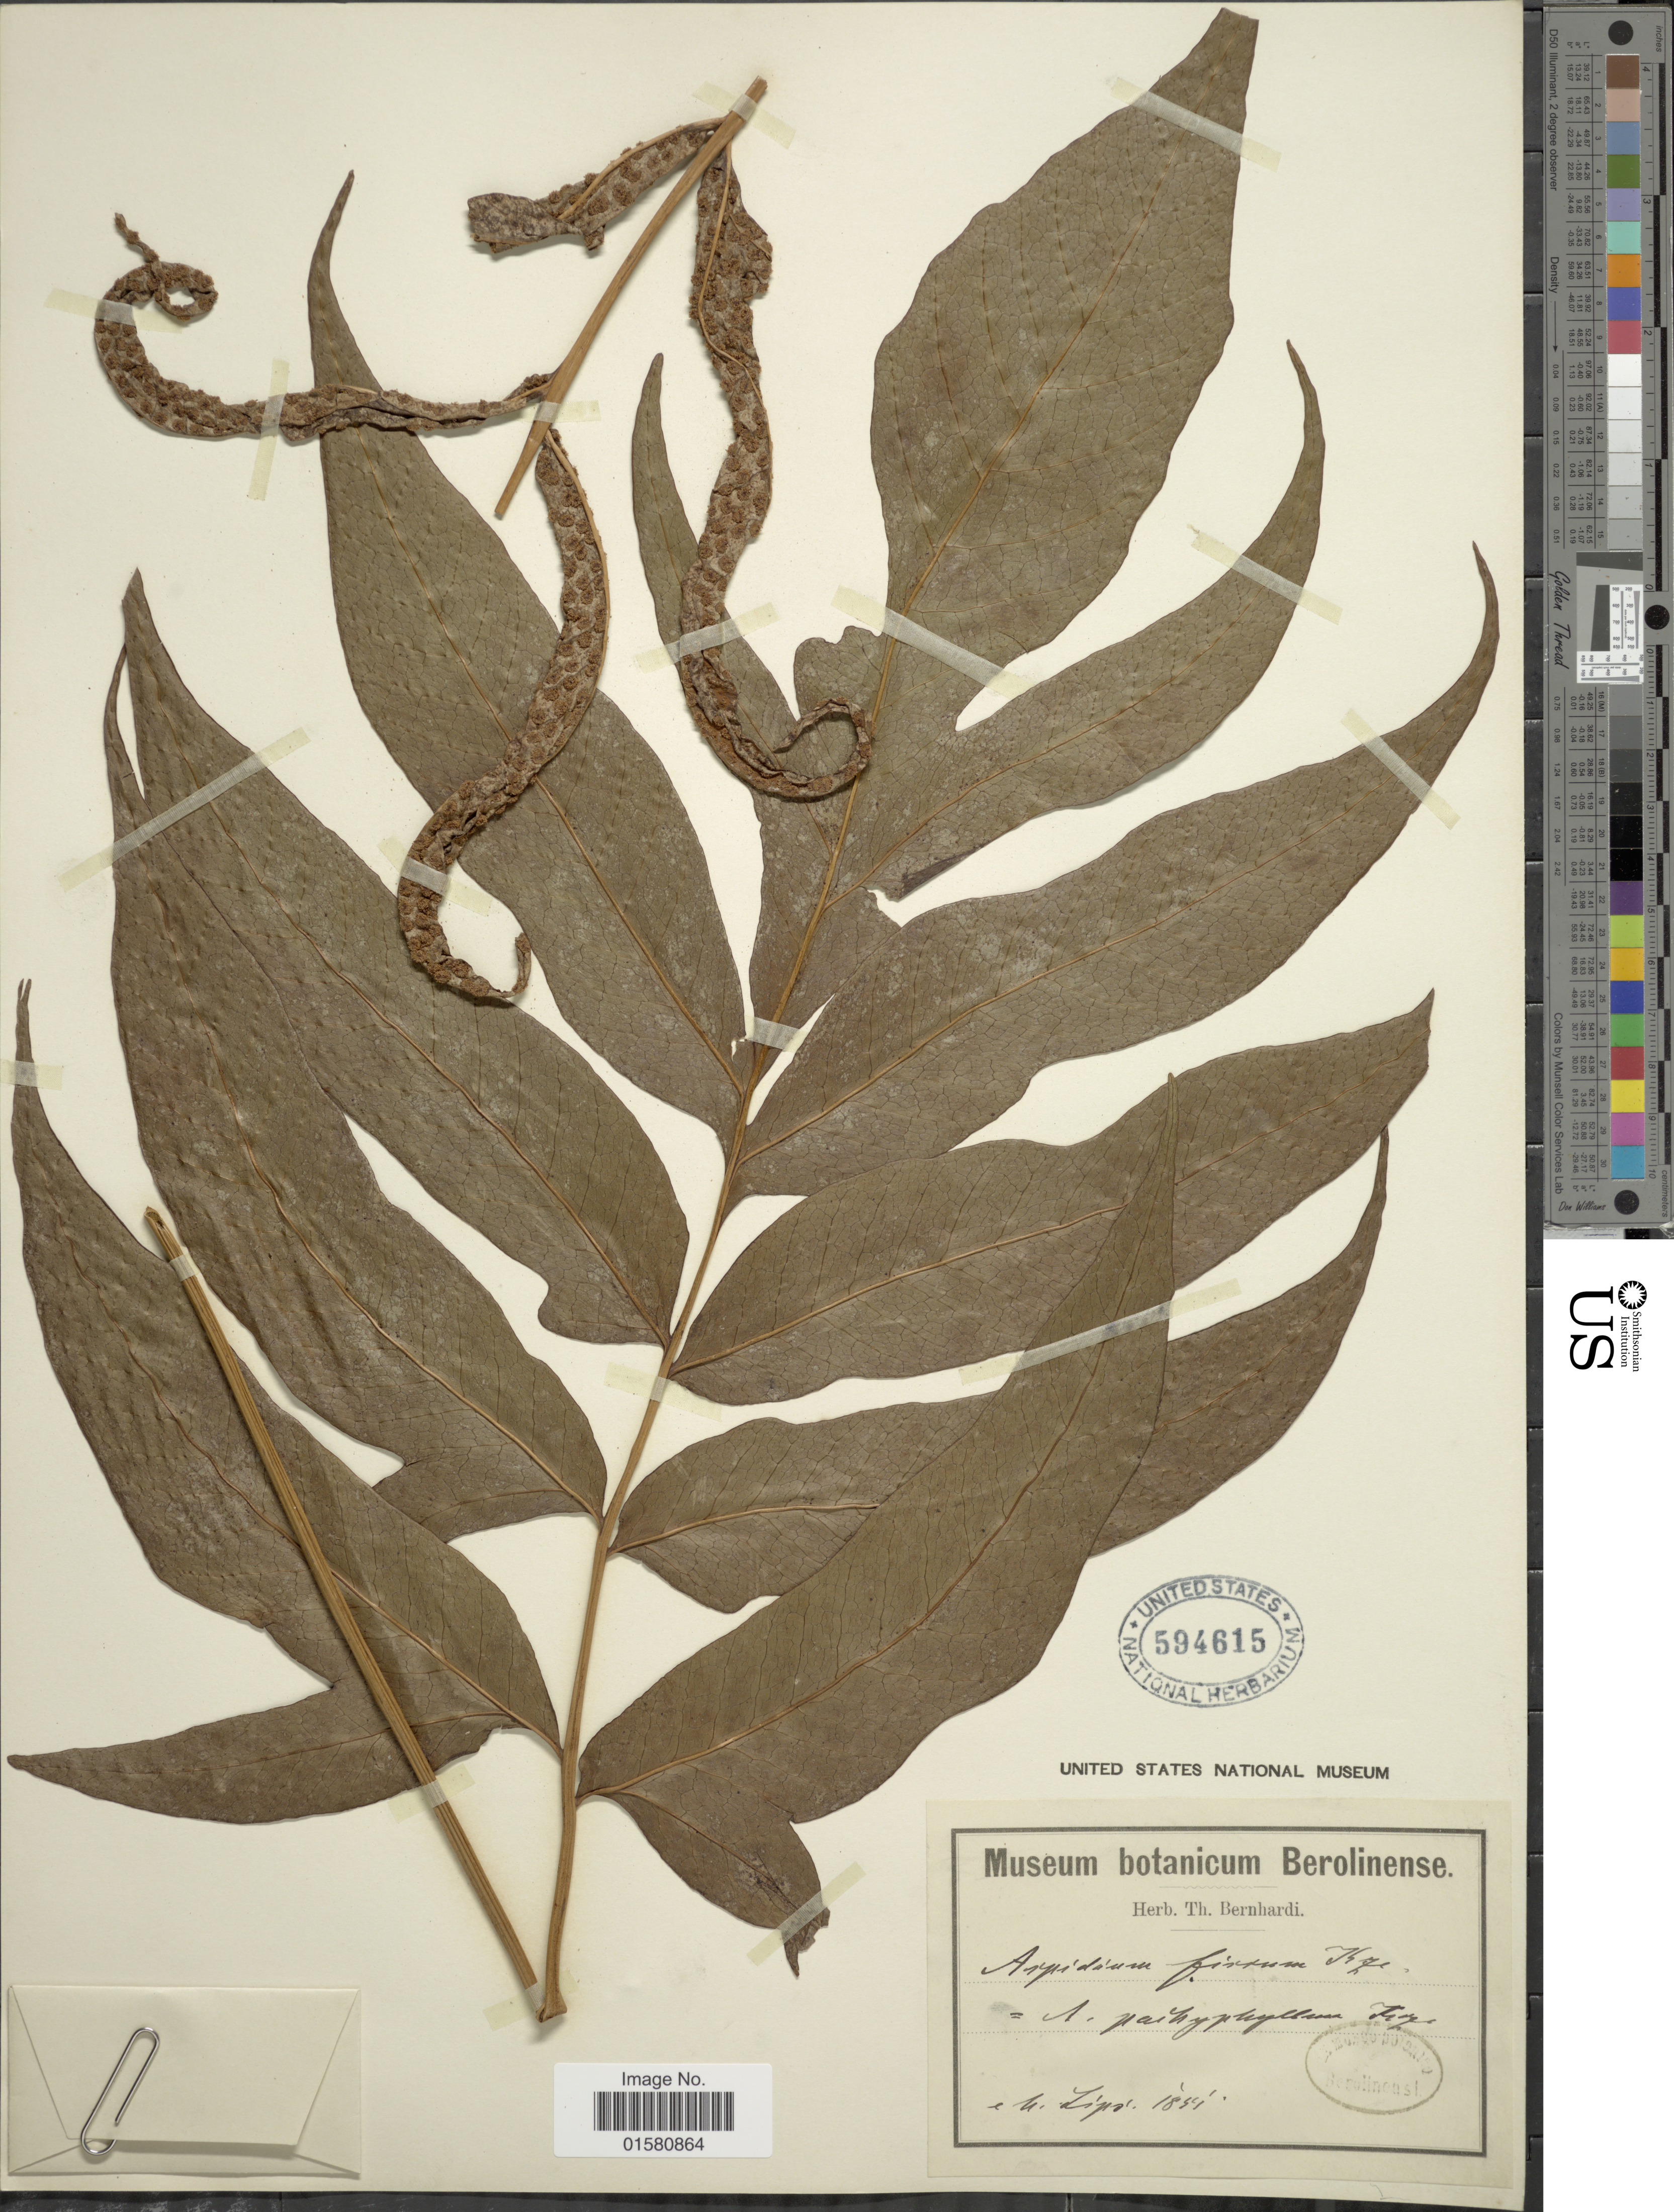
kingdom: Plantae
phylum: Tracheophyta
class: Polypodiopsida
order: Polypodiales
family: Tectariaceae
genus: Tectaria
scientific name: Tectaria crenata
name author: Cav.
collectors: ex herb. Bernhardi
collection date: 1854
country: Germany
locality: H. Lips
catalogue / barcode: US 594615